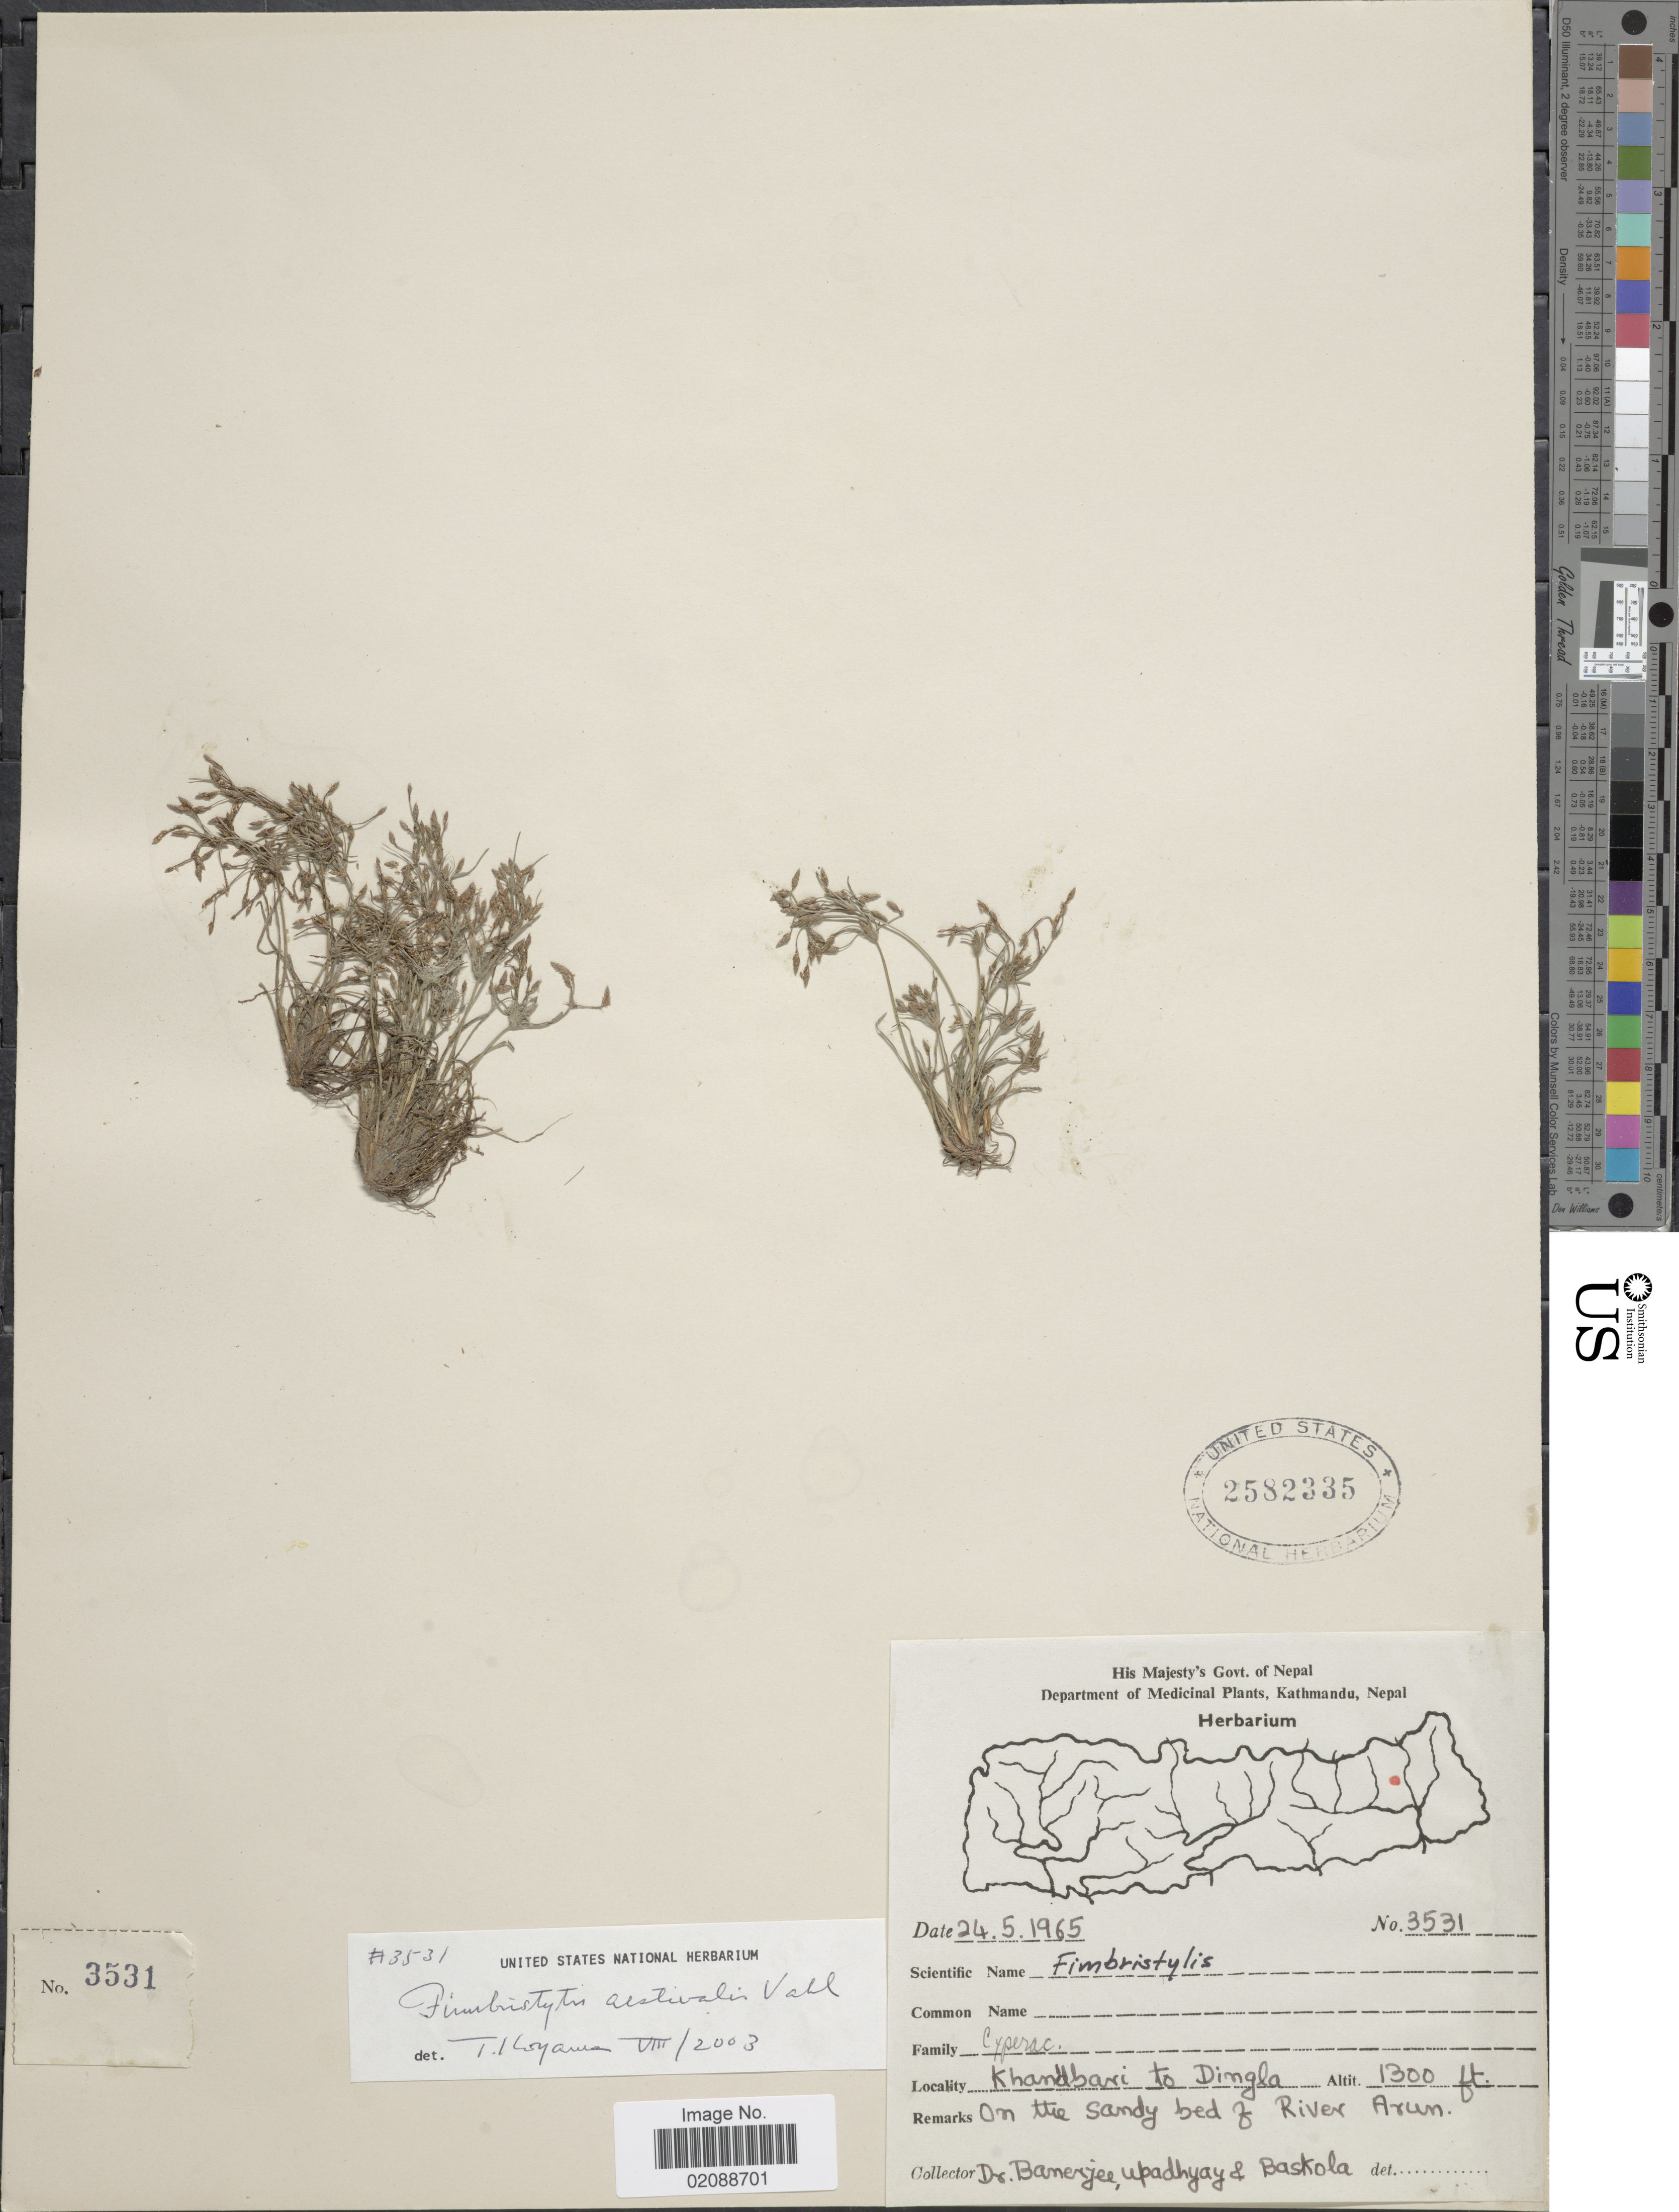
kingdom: Plantae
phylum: Tracheophyta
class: Liliopsida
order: Poales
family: Cyperaceae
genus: Fimbristylis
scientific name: Fimbristylis aestivalis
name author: (Retz.) Vahl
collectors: -. Banerjee, A. V. Upadhyay & Baskola, --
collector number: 3531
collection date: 1965-05-24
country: Nepal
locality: Khandbari to Dingla, on the sandy bed of River Arum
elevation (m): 396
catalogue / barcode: US 2582335